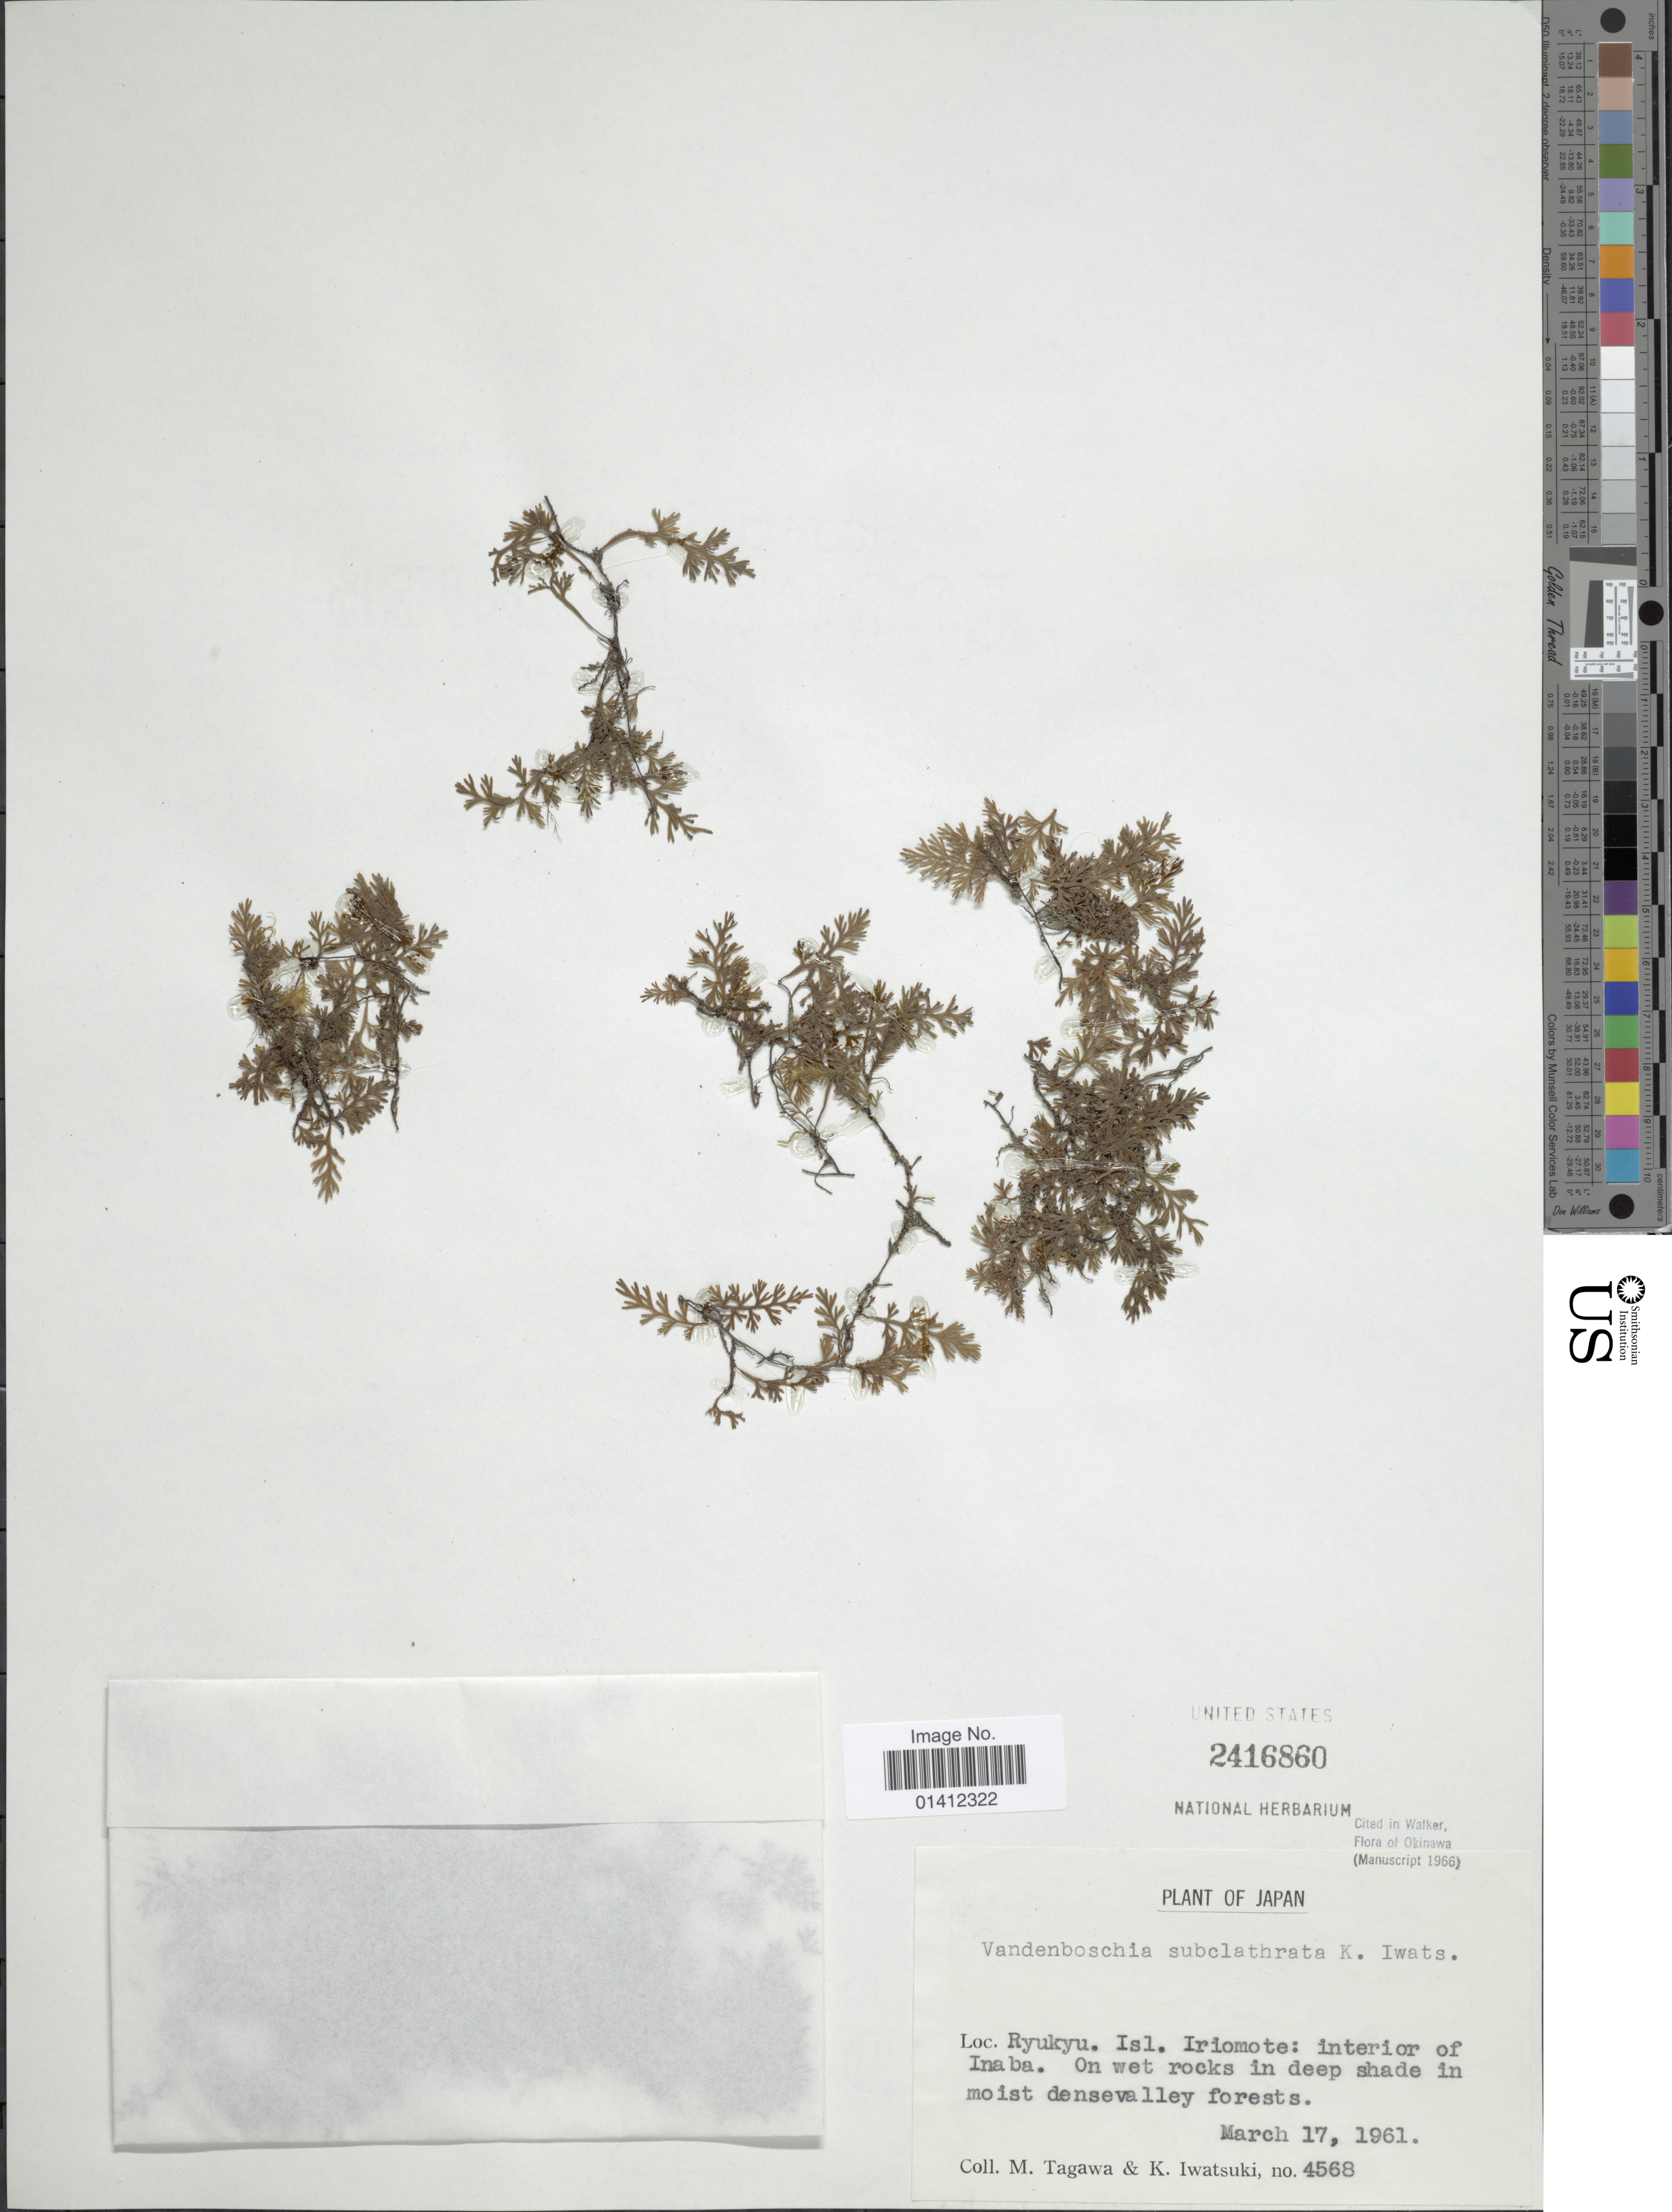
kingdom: Plantae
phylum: Tracheophyta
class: Polypodiopsida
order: Hymenophyllales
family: Hymenophyllaceae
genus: Vandenboschia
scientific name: Vandenboschia subclathrata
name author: K. Iwats.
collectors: M. Tagawa & K. Iwatsuki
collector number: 4568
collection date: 1961-03-17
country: Japan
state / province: Okinawa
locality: Ryukyu Isl. Iriomote: interior of Inaba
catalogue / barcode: US 2416860